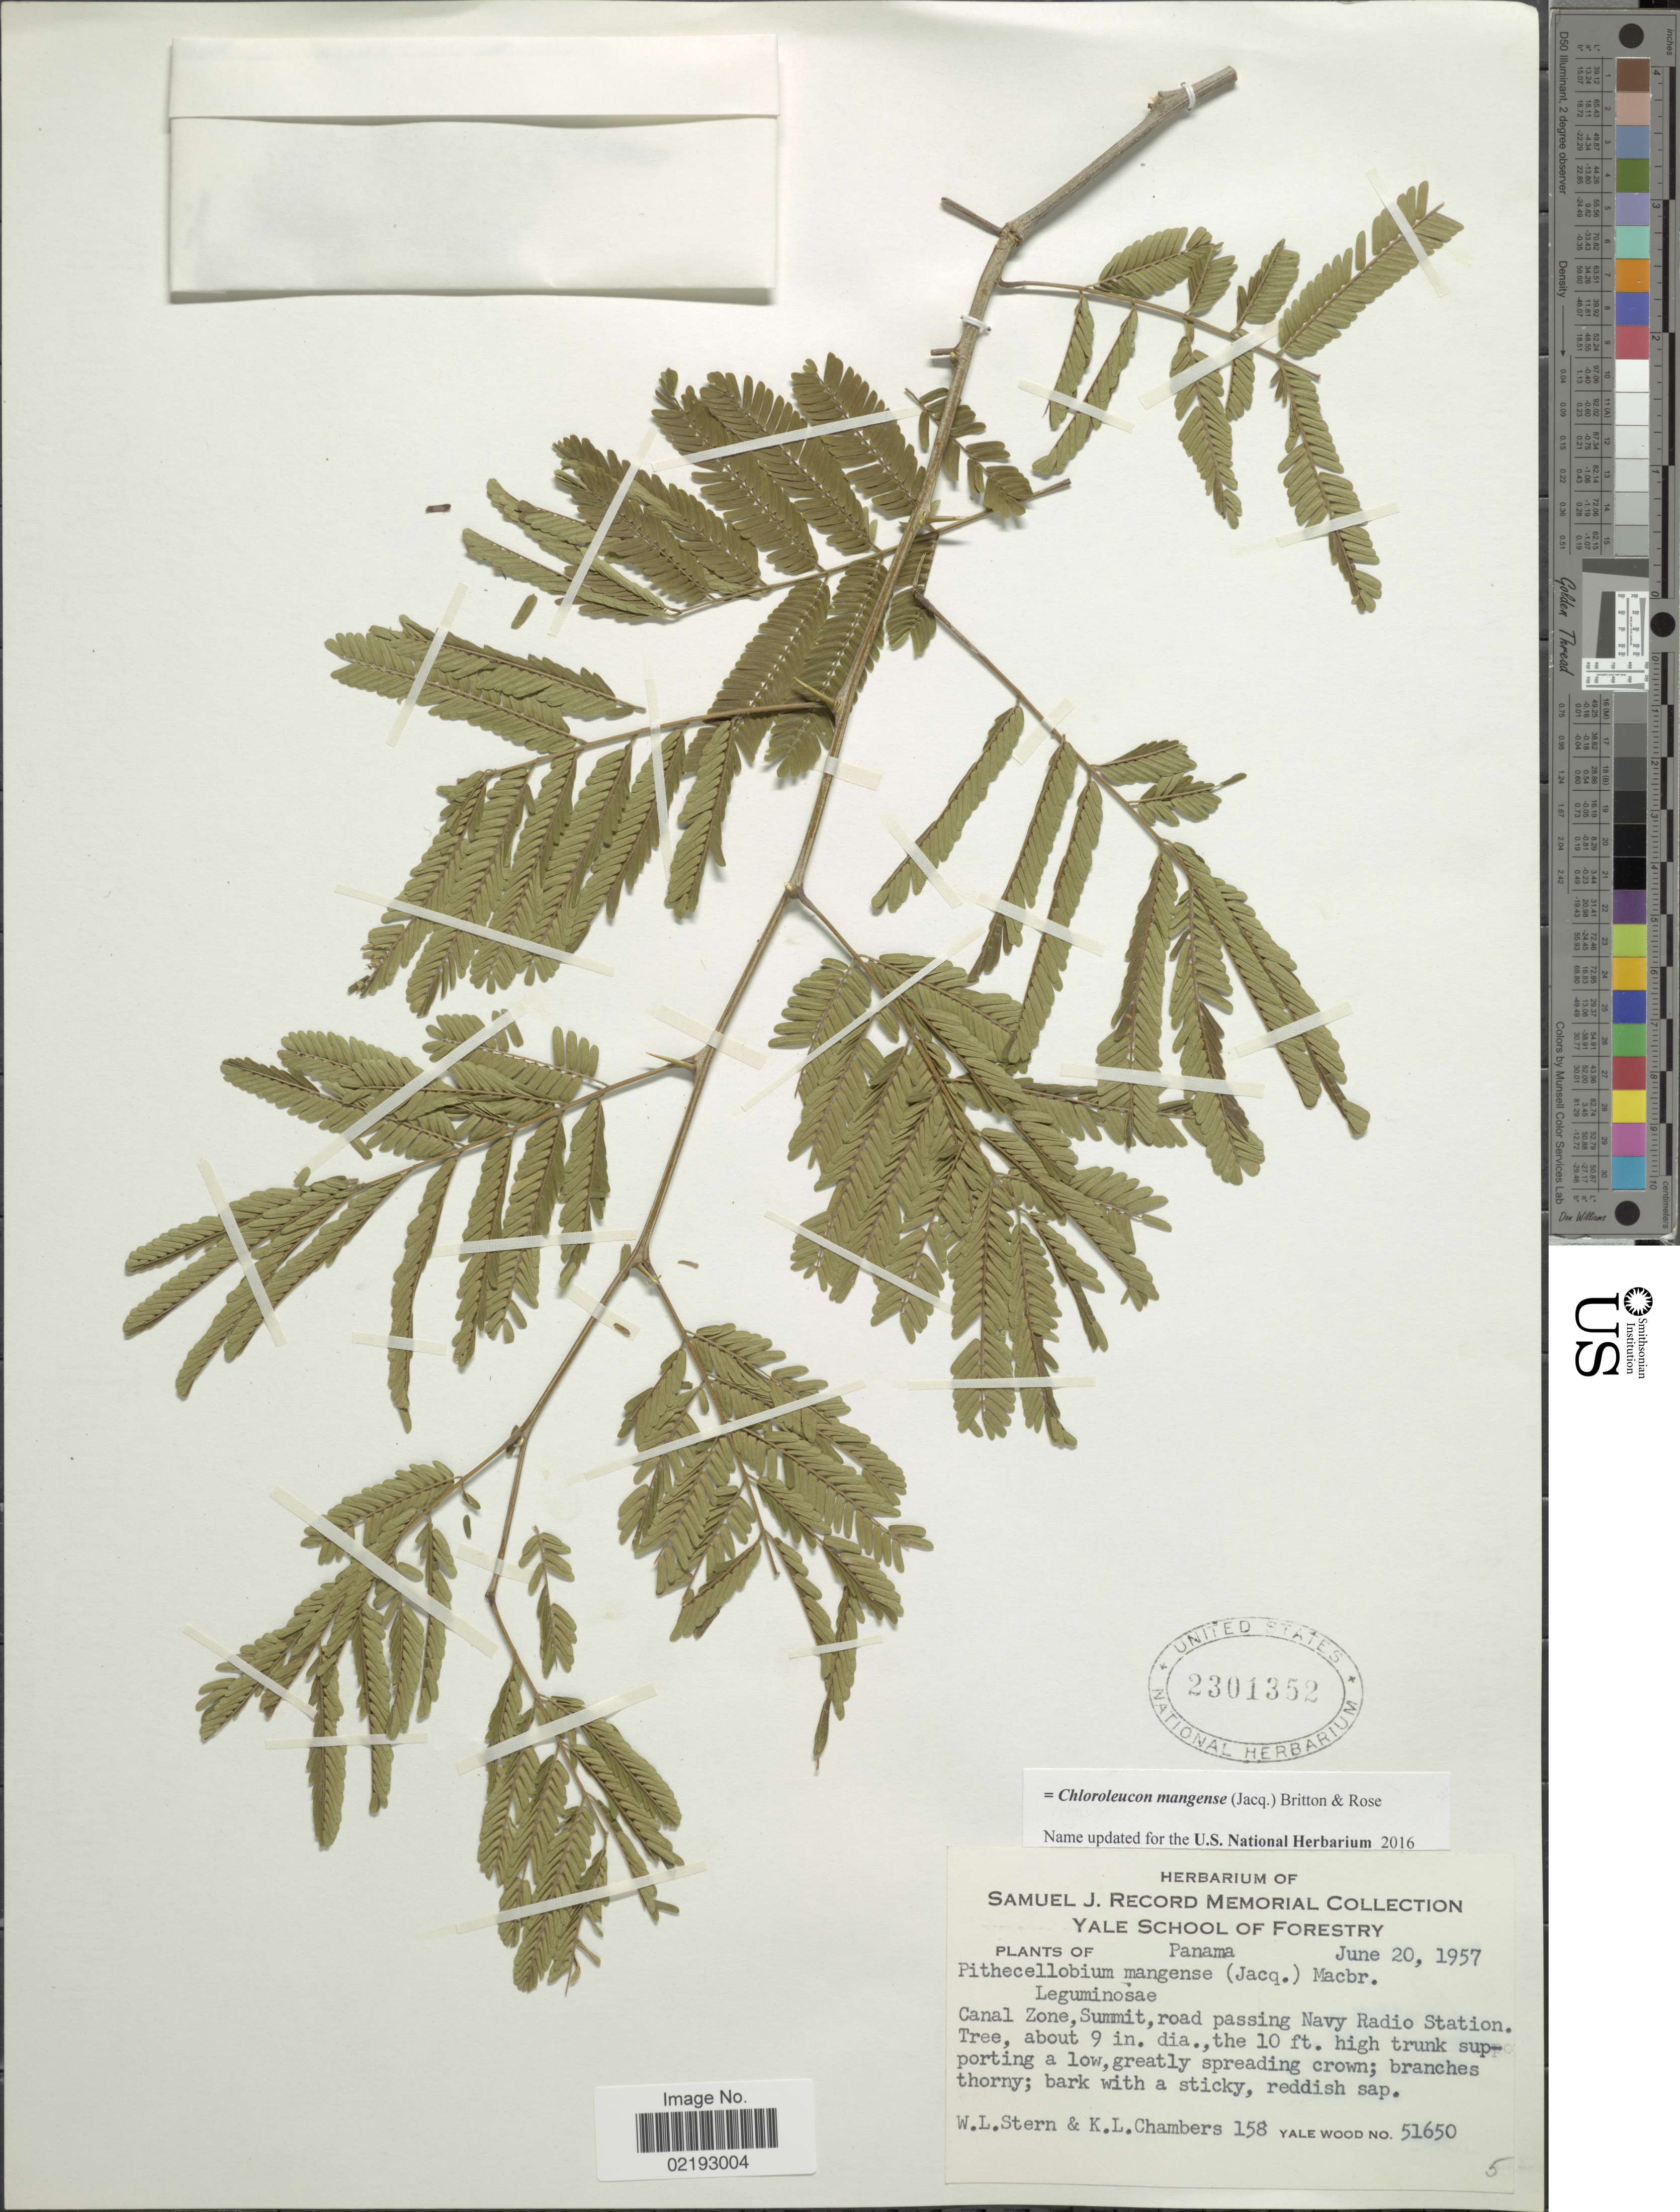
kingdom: Plantae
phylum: Tracheophyta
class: Magnoliopsida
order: Fabales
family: Fabaceae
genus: Chloroleucon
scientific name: Chloroleucon mangense var. mangense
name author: (Jacq.) Britton & Rose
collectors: W. L. Stern & K. Chambers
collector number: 158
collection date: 1957-06-20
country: Panama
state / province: Colón / Panamá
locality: Canal Zone, Summit, road passing Navy Radio Station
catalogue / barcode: US 2301352